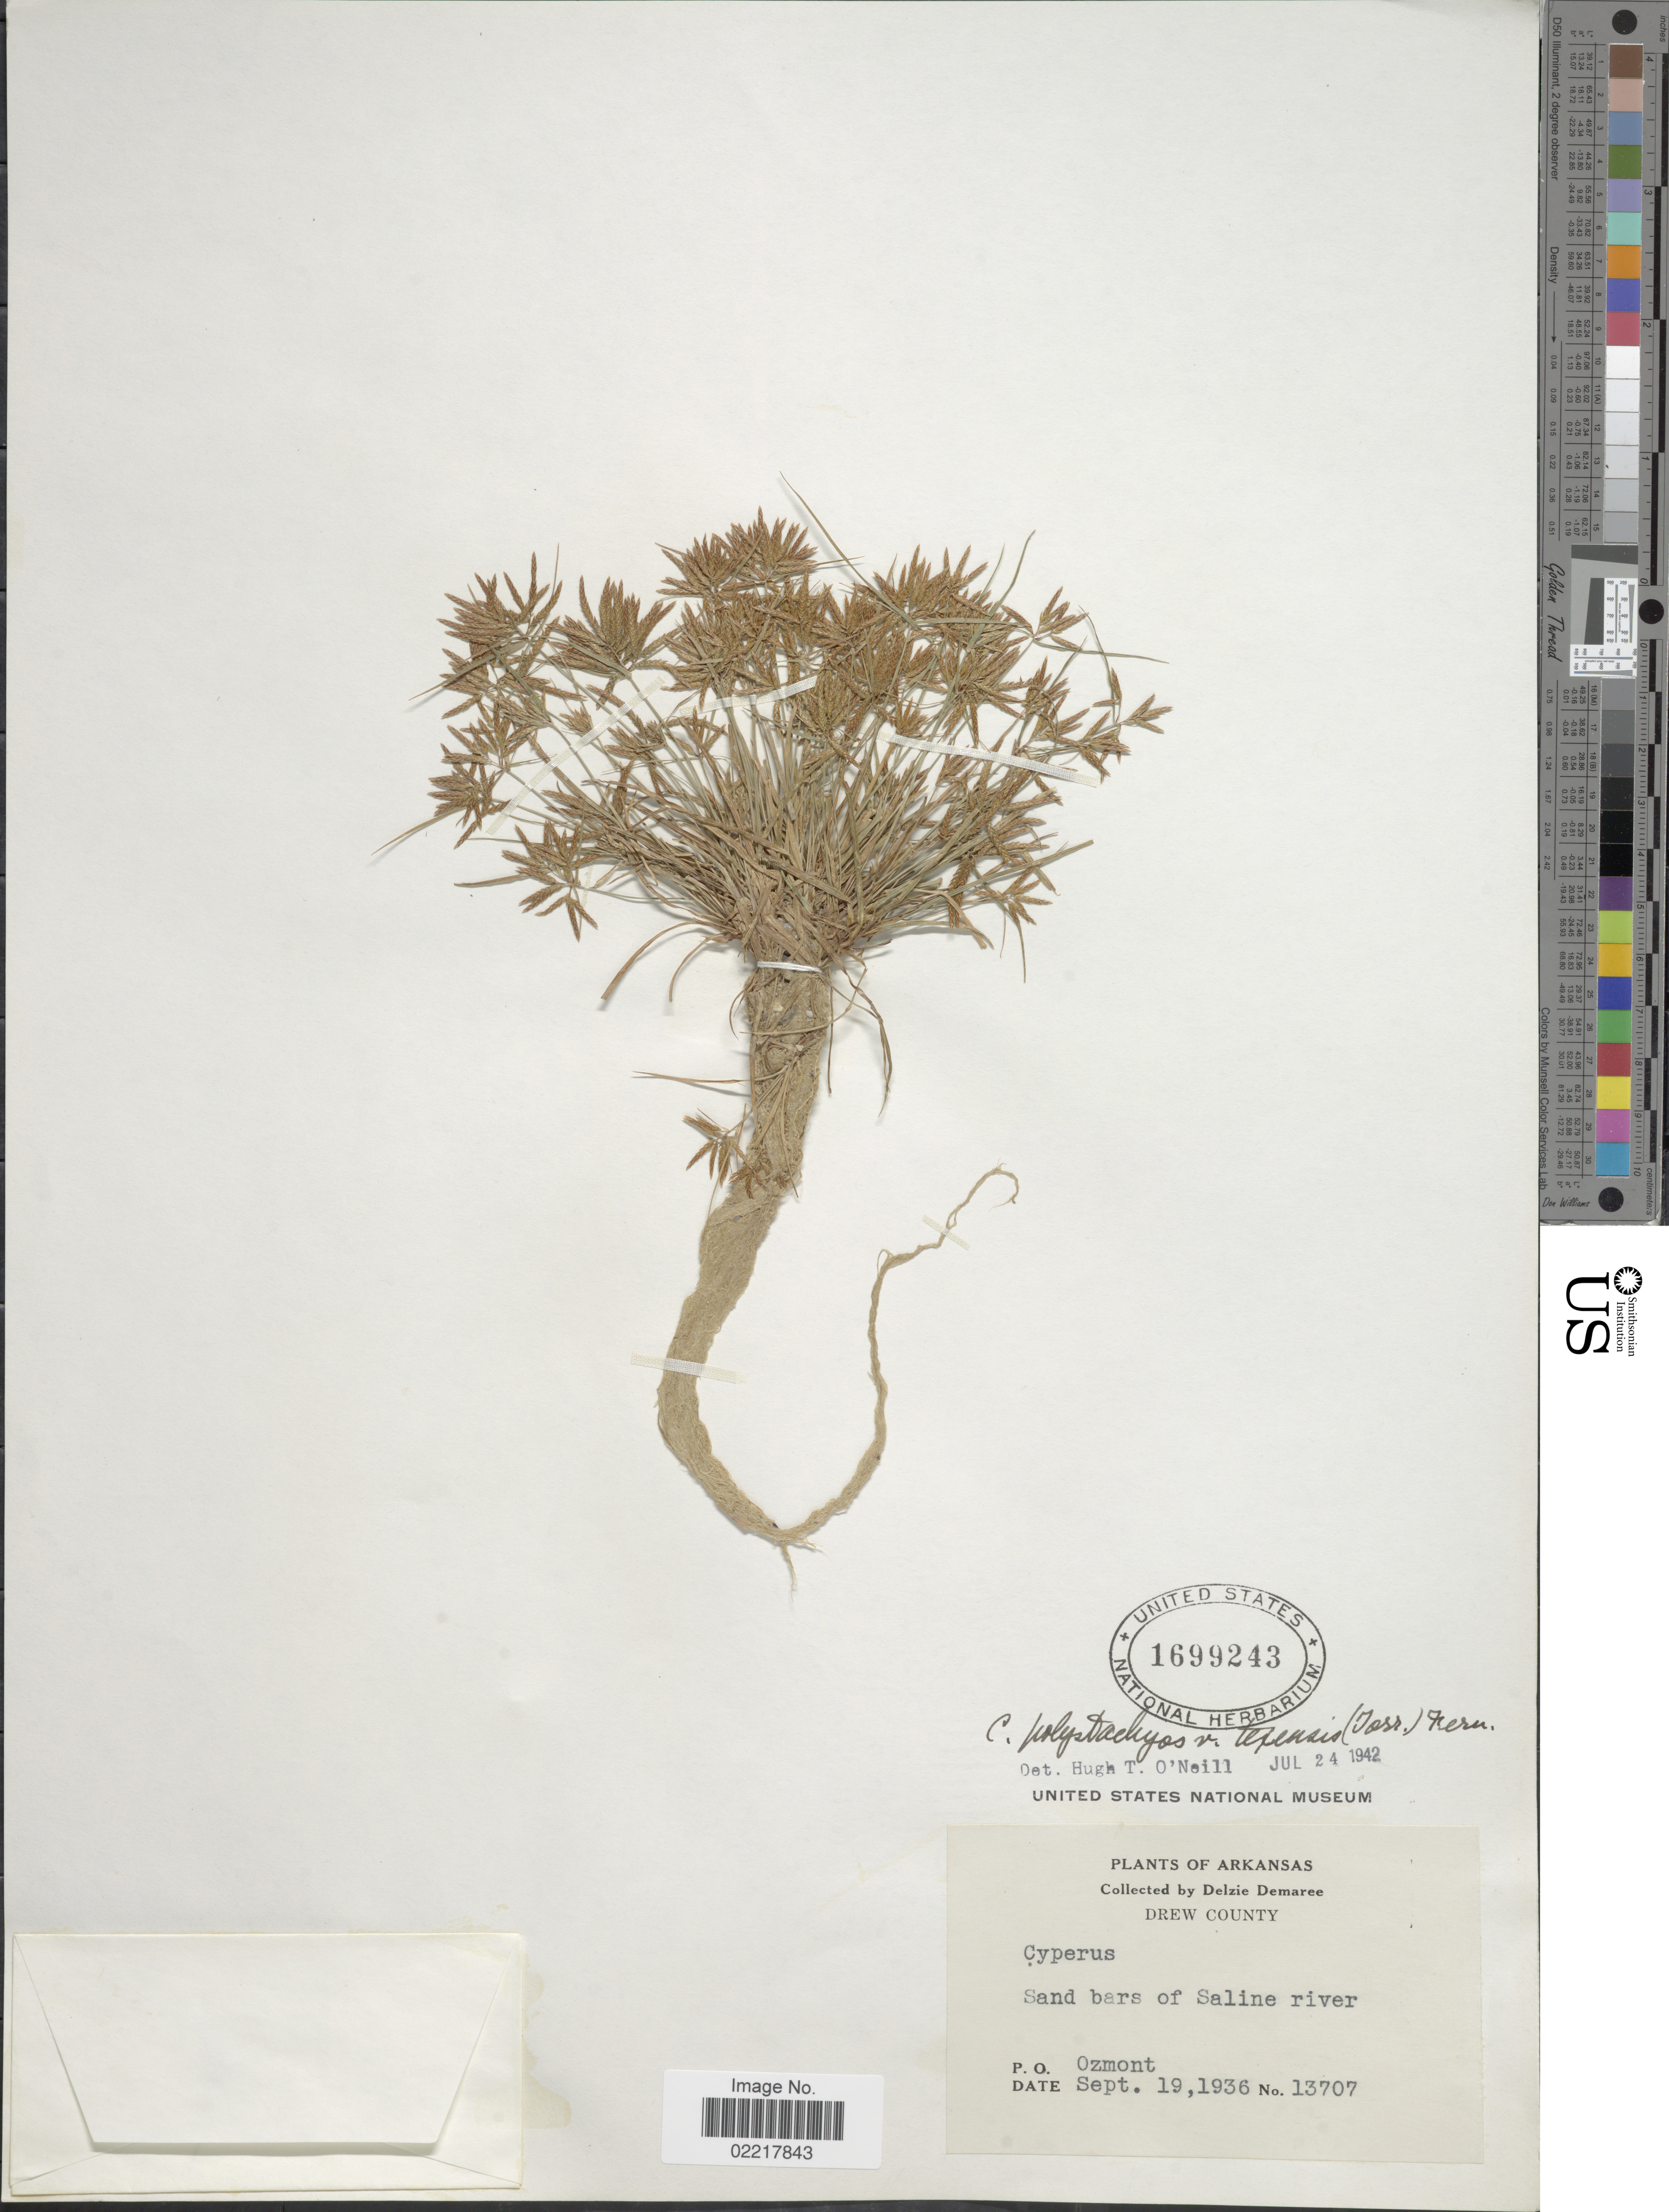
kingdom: Plantae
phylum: Tracheophyta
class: Liliopsida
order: Poales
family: Cyperaceae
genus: Cyperus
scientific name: Cyperus polystachyos var. texensis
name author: (Torr.) Fernald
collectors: D. Demaree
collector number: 13707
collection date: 1936-09-19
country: United States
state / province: Arkansas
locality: Drew County, Sand bars of Saline river, P.O. Ozmont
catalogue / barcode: US 1699243